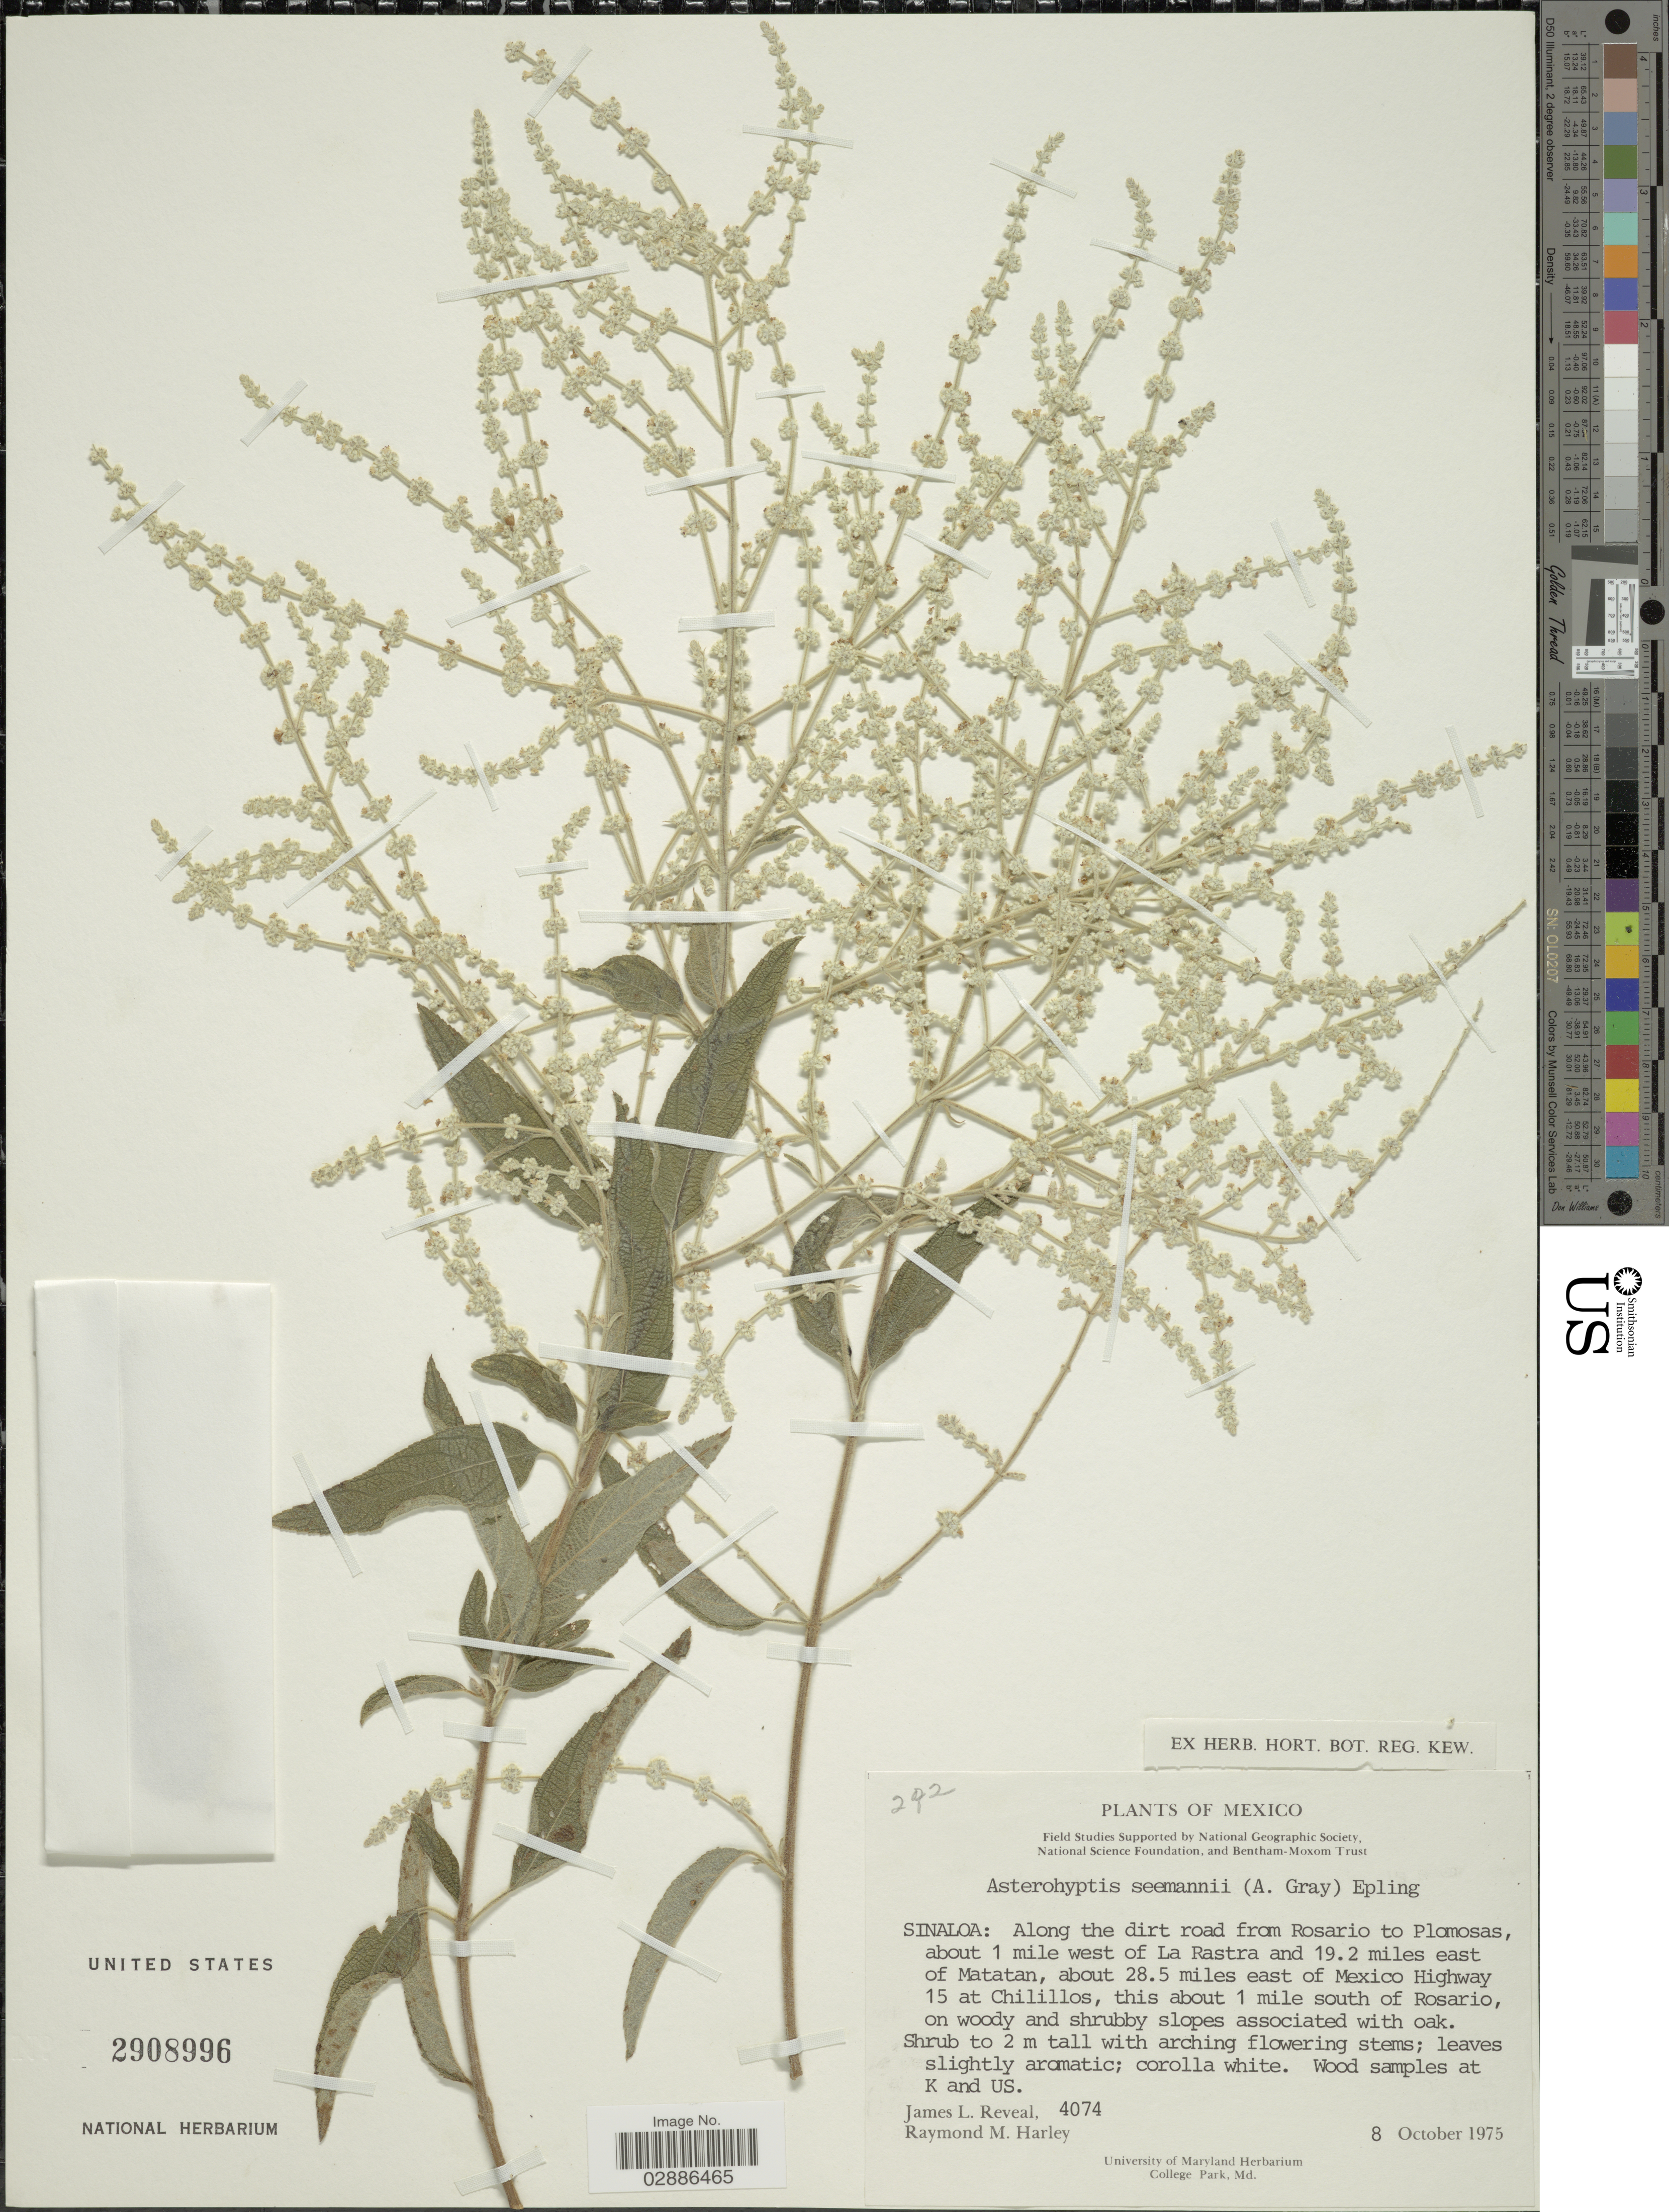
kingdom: Plantae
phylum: Tracheophyta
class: Magnoliopsida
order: Lamiales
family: Lamiaceae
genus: Asterohyptis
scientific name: Asterohyptis seemannii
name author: (A. Gray) Epling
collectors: J. L. Reveal & R. M. Harley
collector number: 4074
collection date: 1975-10-08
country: Mexico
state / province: Sinaloa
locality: Along the dirt road from Rosario to Plomosas, about 1 mile west of La Rastra and 19.2 miles east of Matatan, about 28.5 miles east of Mexico Highway 15 at Chilillos, this about 1 mile south of Rosario.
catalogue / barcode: US 2908996